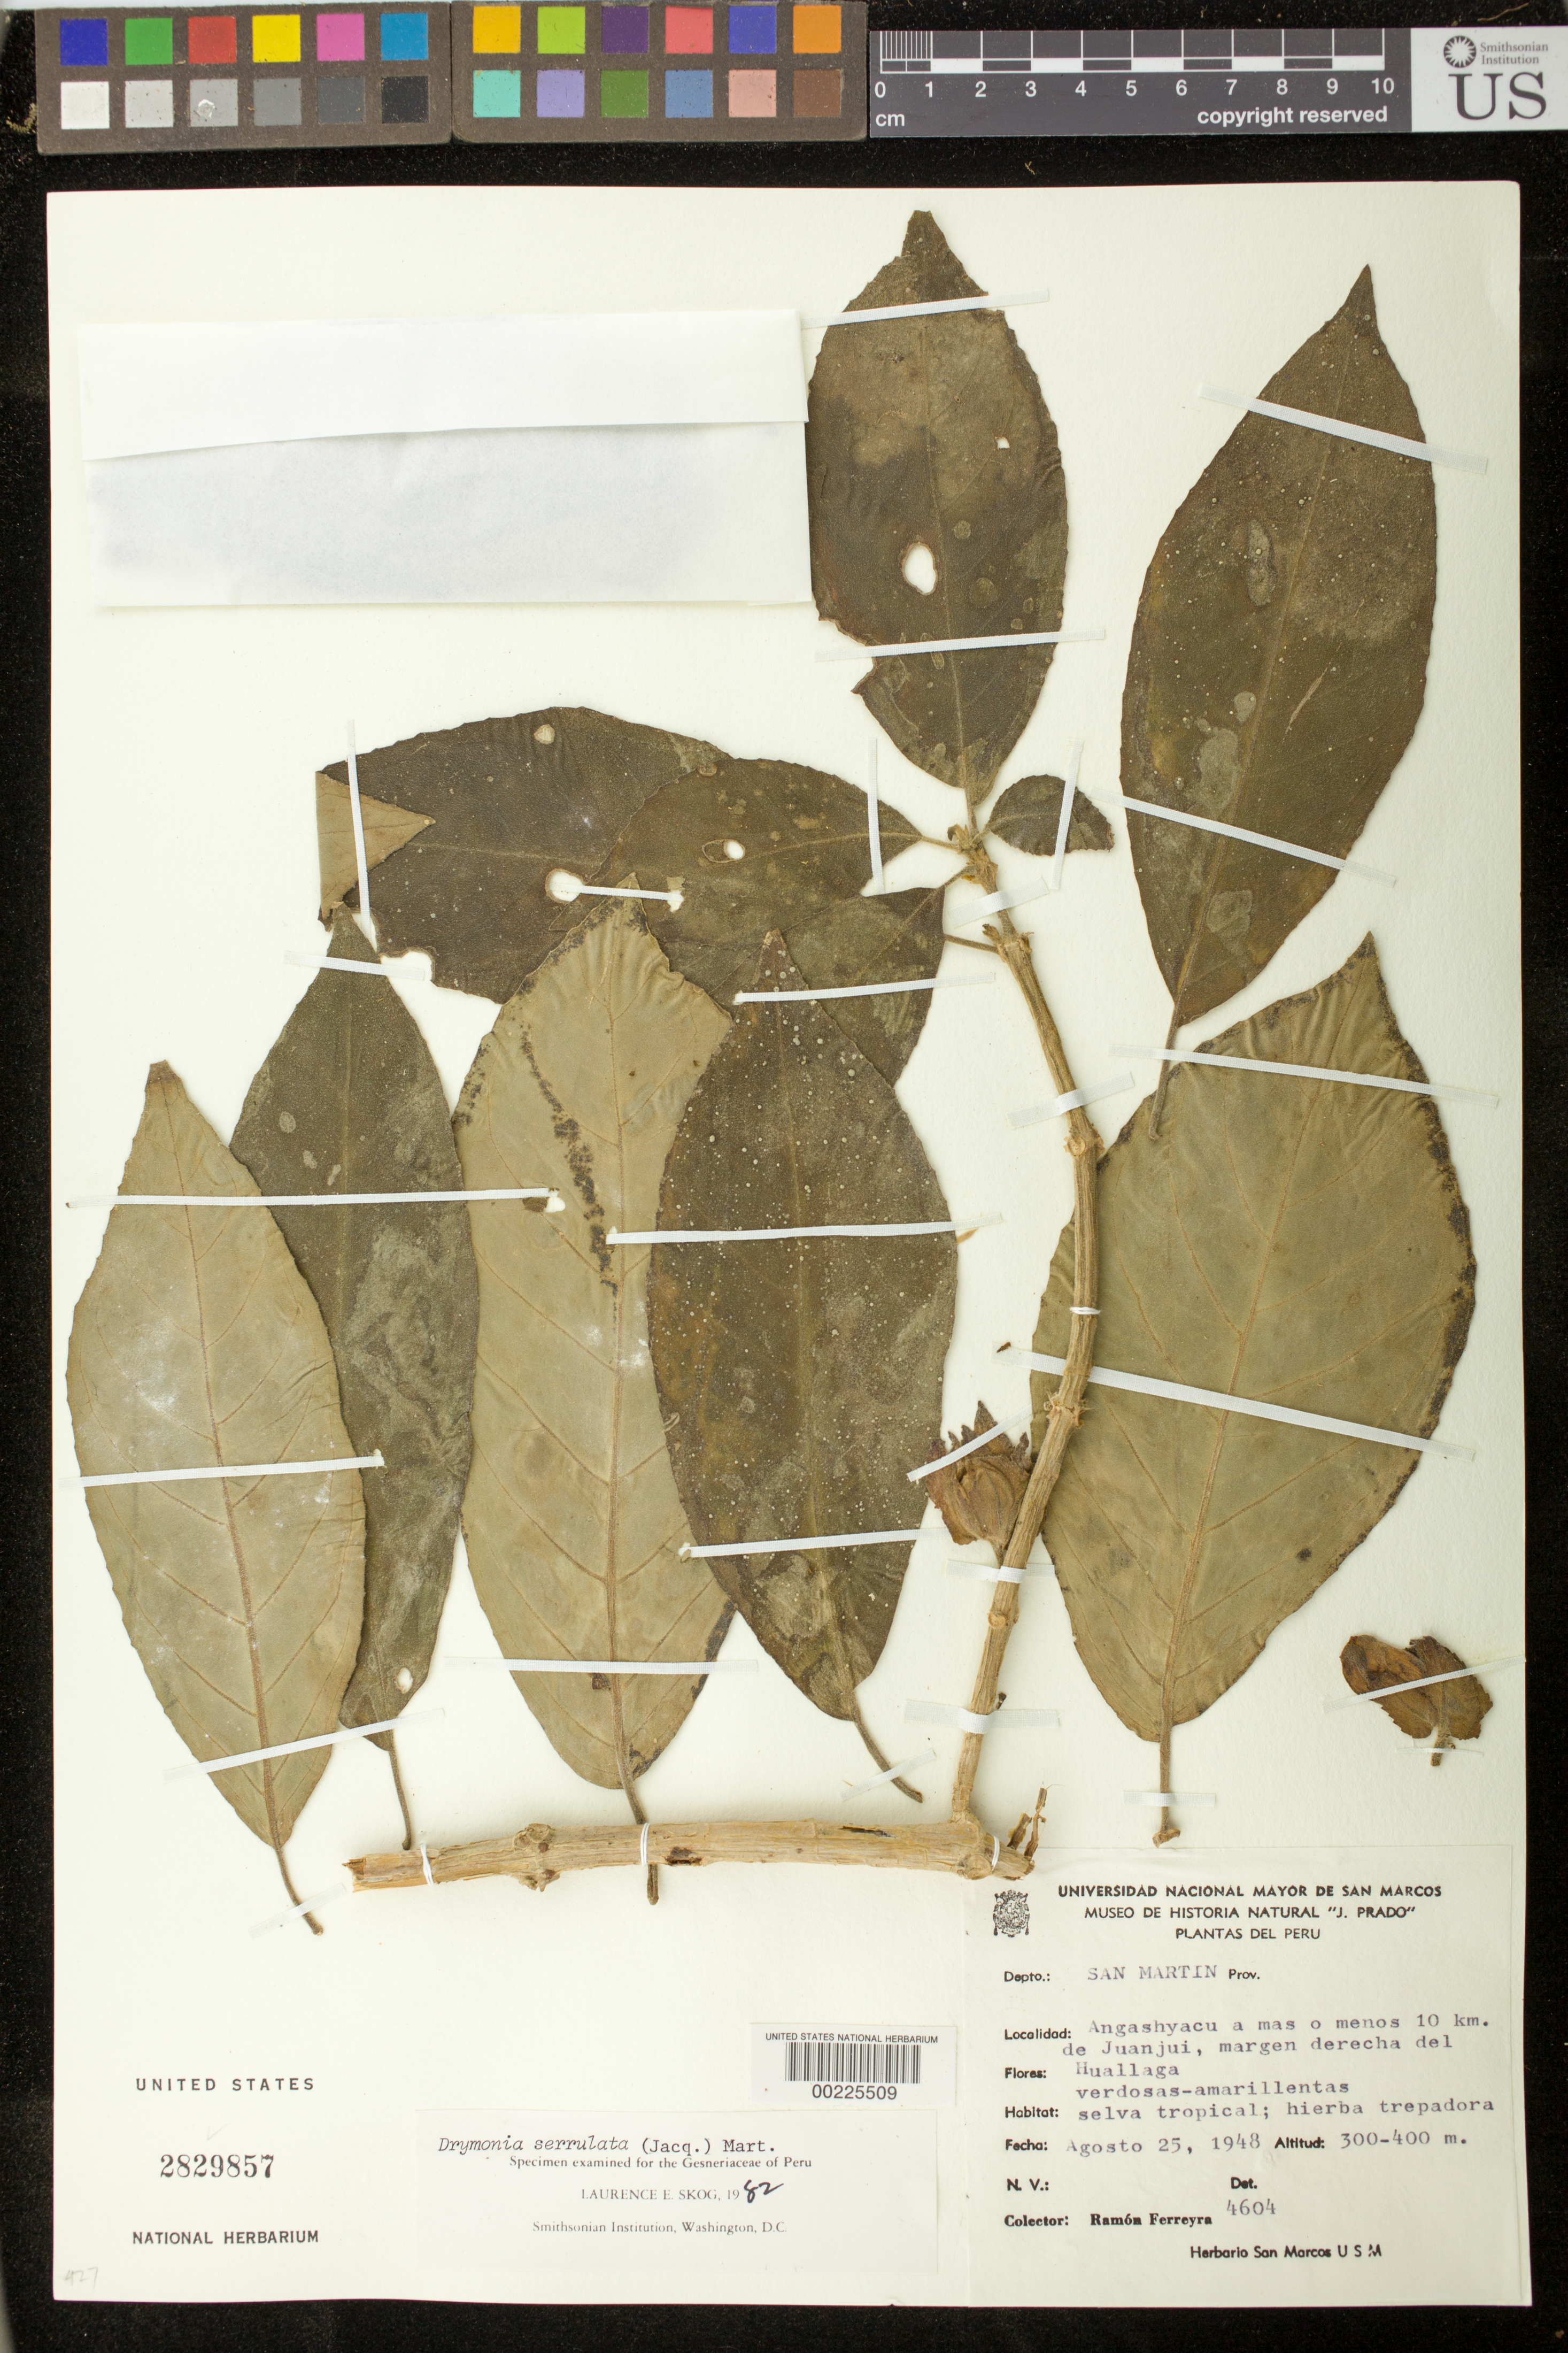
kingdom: Plantae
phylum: Tracheophyta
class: Magnoliopsida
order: Lamiales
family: Gesneriaceae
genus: Drymonia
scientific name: Drymonia serrulata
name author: (Jacq.) Mart.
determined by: Clark, J. L., (SEL), The Marie Selby Botanical Garden (UNITED STATES)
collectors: R. A. Ferreyra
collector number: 4604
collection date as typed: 25 Aug 1948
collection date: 1948-08-25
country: Peru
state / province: San Martín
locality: Angashyacu more or less 10 km Juanjui, right hand bank of Rio Huallaga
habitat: Tropical forest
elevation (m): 300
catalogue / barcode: US 2829857